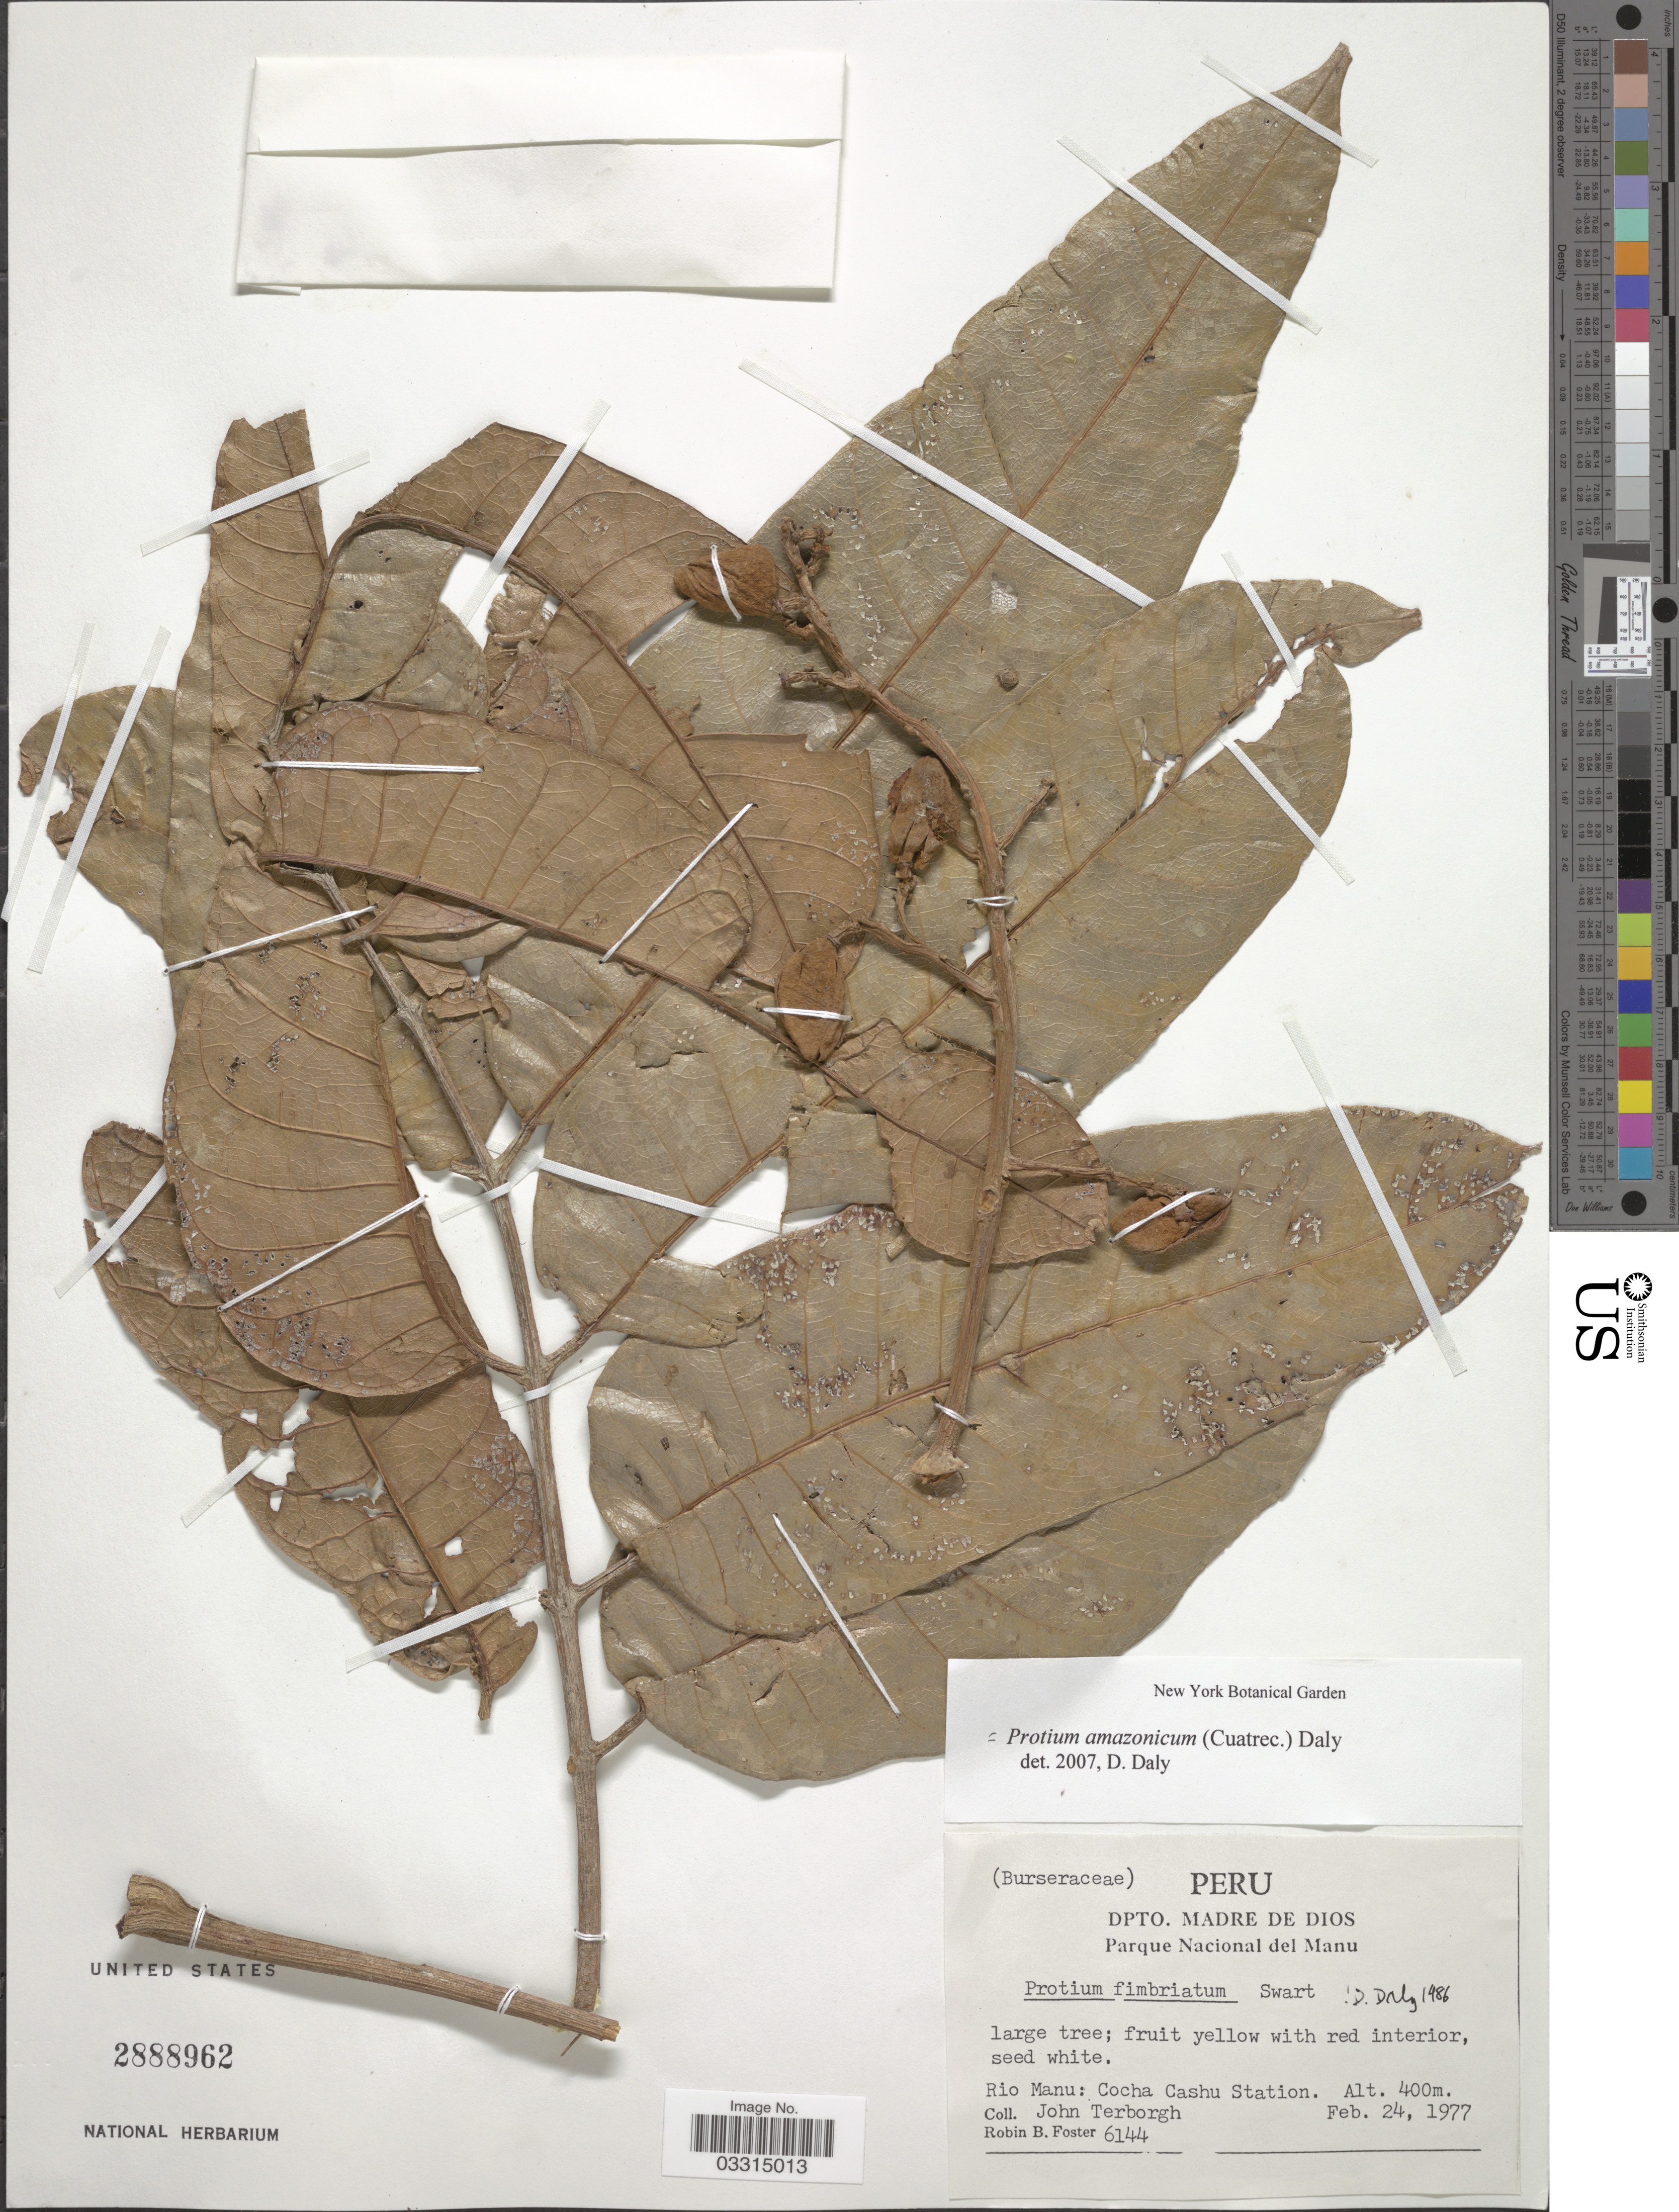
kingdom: Plantae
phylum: Tracheophyta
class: Magnoliopsida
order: Sapindales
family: Burseraceae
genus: Protium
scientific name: Protium amazonicum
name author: (Cuatrec.) Daly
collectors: J. Terborgh & R. B. Foster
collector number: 6144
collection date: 1977-02-24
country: Peru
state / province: Madre de Dios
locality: Dpto. Madre de Dios. Parque Nacional del Manu. Rio Manu: Cocha Cashu Station.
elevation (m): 400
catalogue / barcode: US 2888962